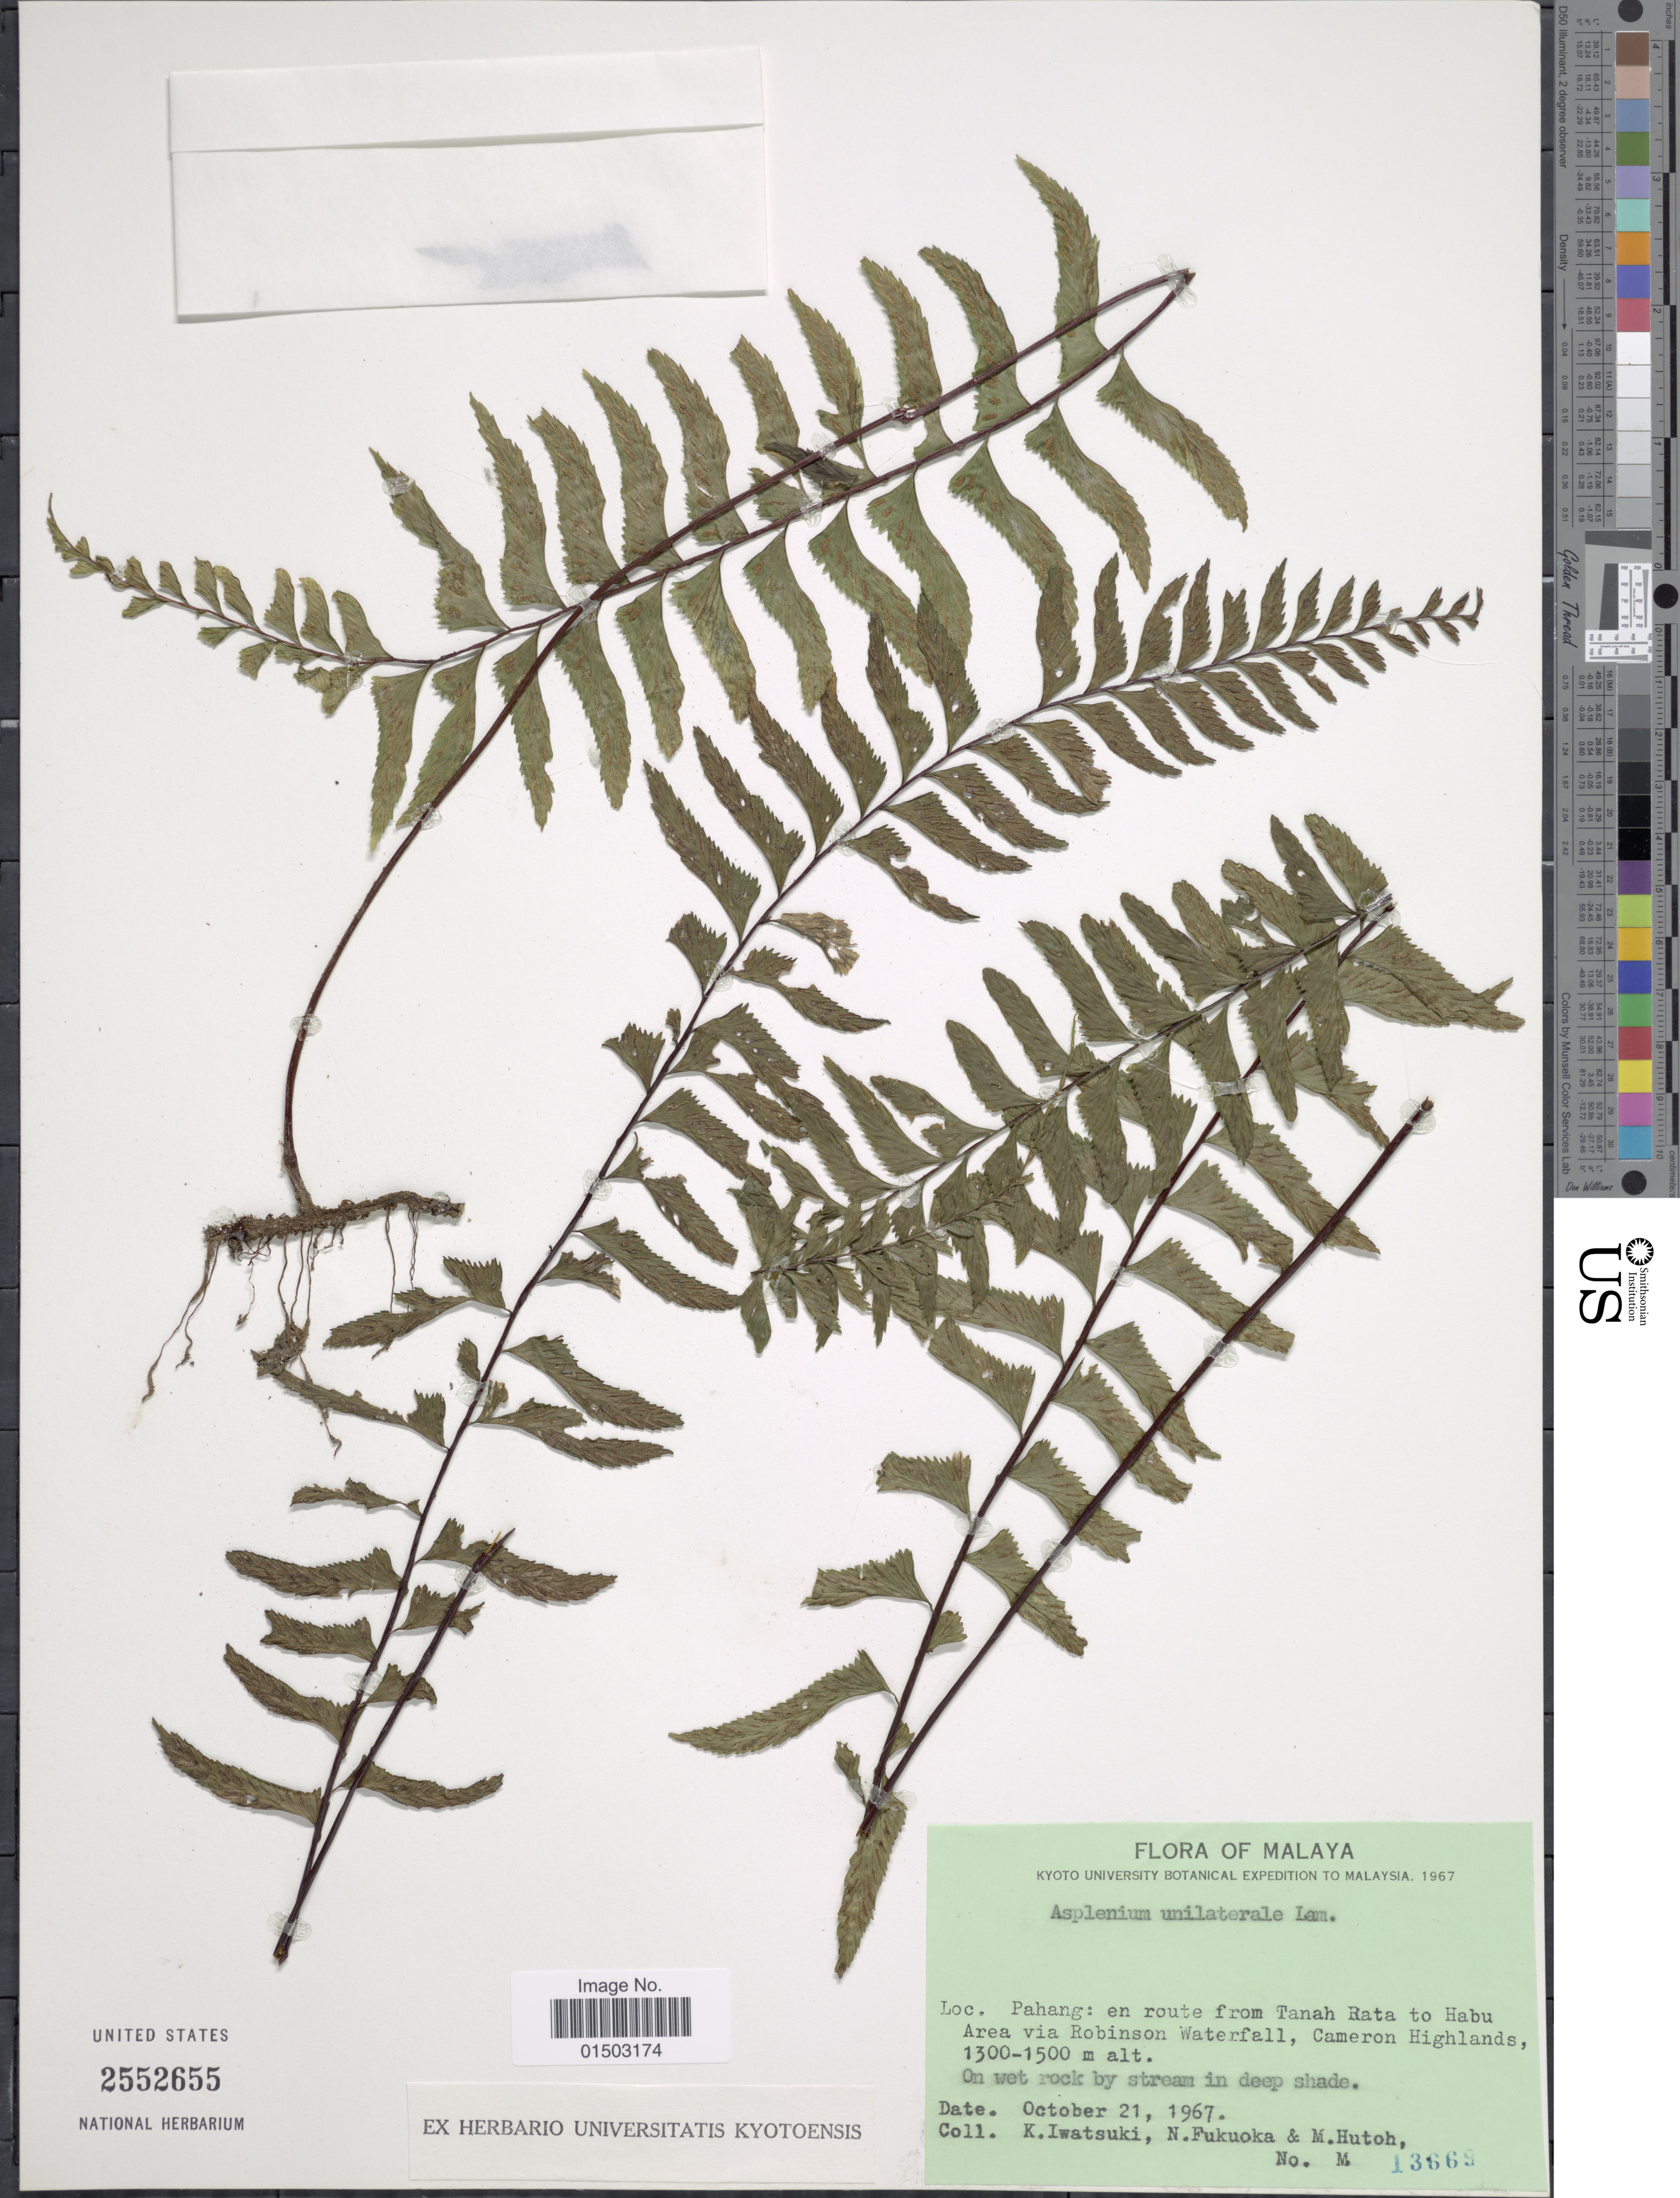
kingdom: Plantae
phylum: Tracheophyta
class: Polypodiopsida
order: Polypodiales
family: Aspleniaceae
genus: Hymenasplenium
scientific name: Hymenasplenium unilaterale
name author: (Lam.) Hayata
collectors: K. Iwatsuki, N. Fukuoka & M. Hutoh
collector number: M13669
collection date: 1967-10-21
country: Malaysia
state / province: Pahang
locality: Malaya, Pahang: en route from Tanah Rata to Habu Areavia Robinson Waterfall, Cameron Highlands.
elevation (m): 1300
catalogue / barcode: US 2552655